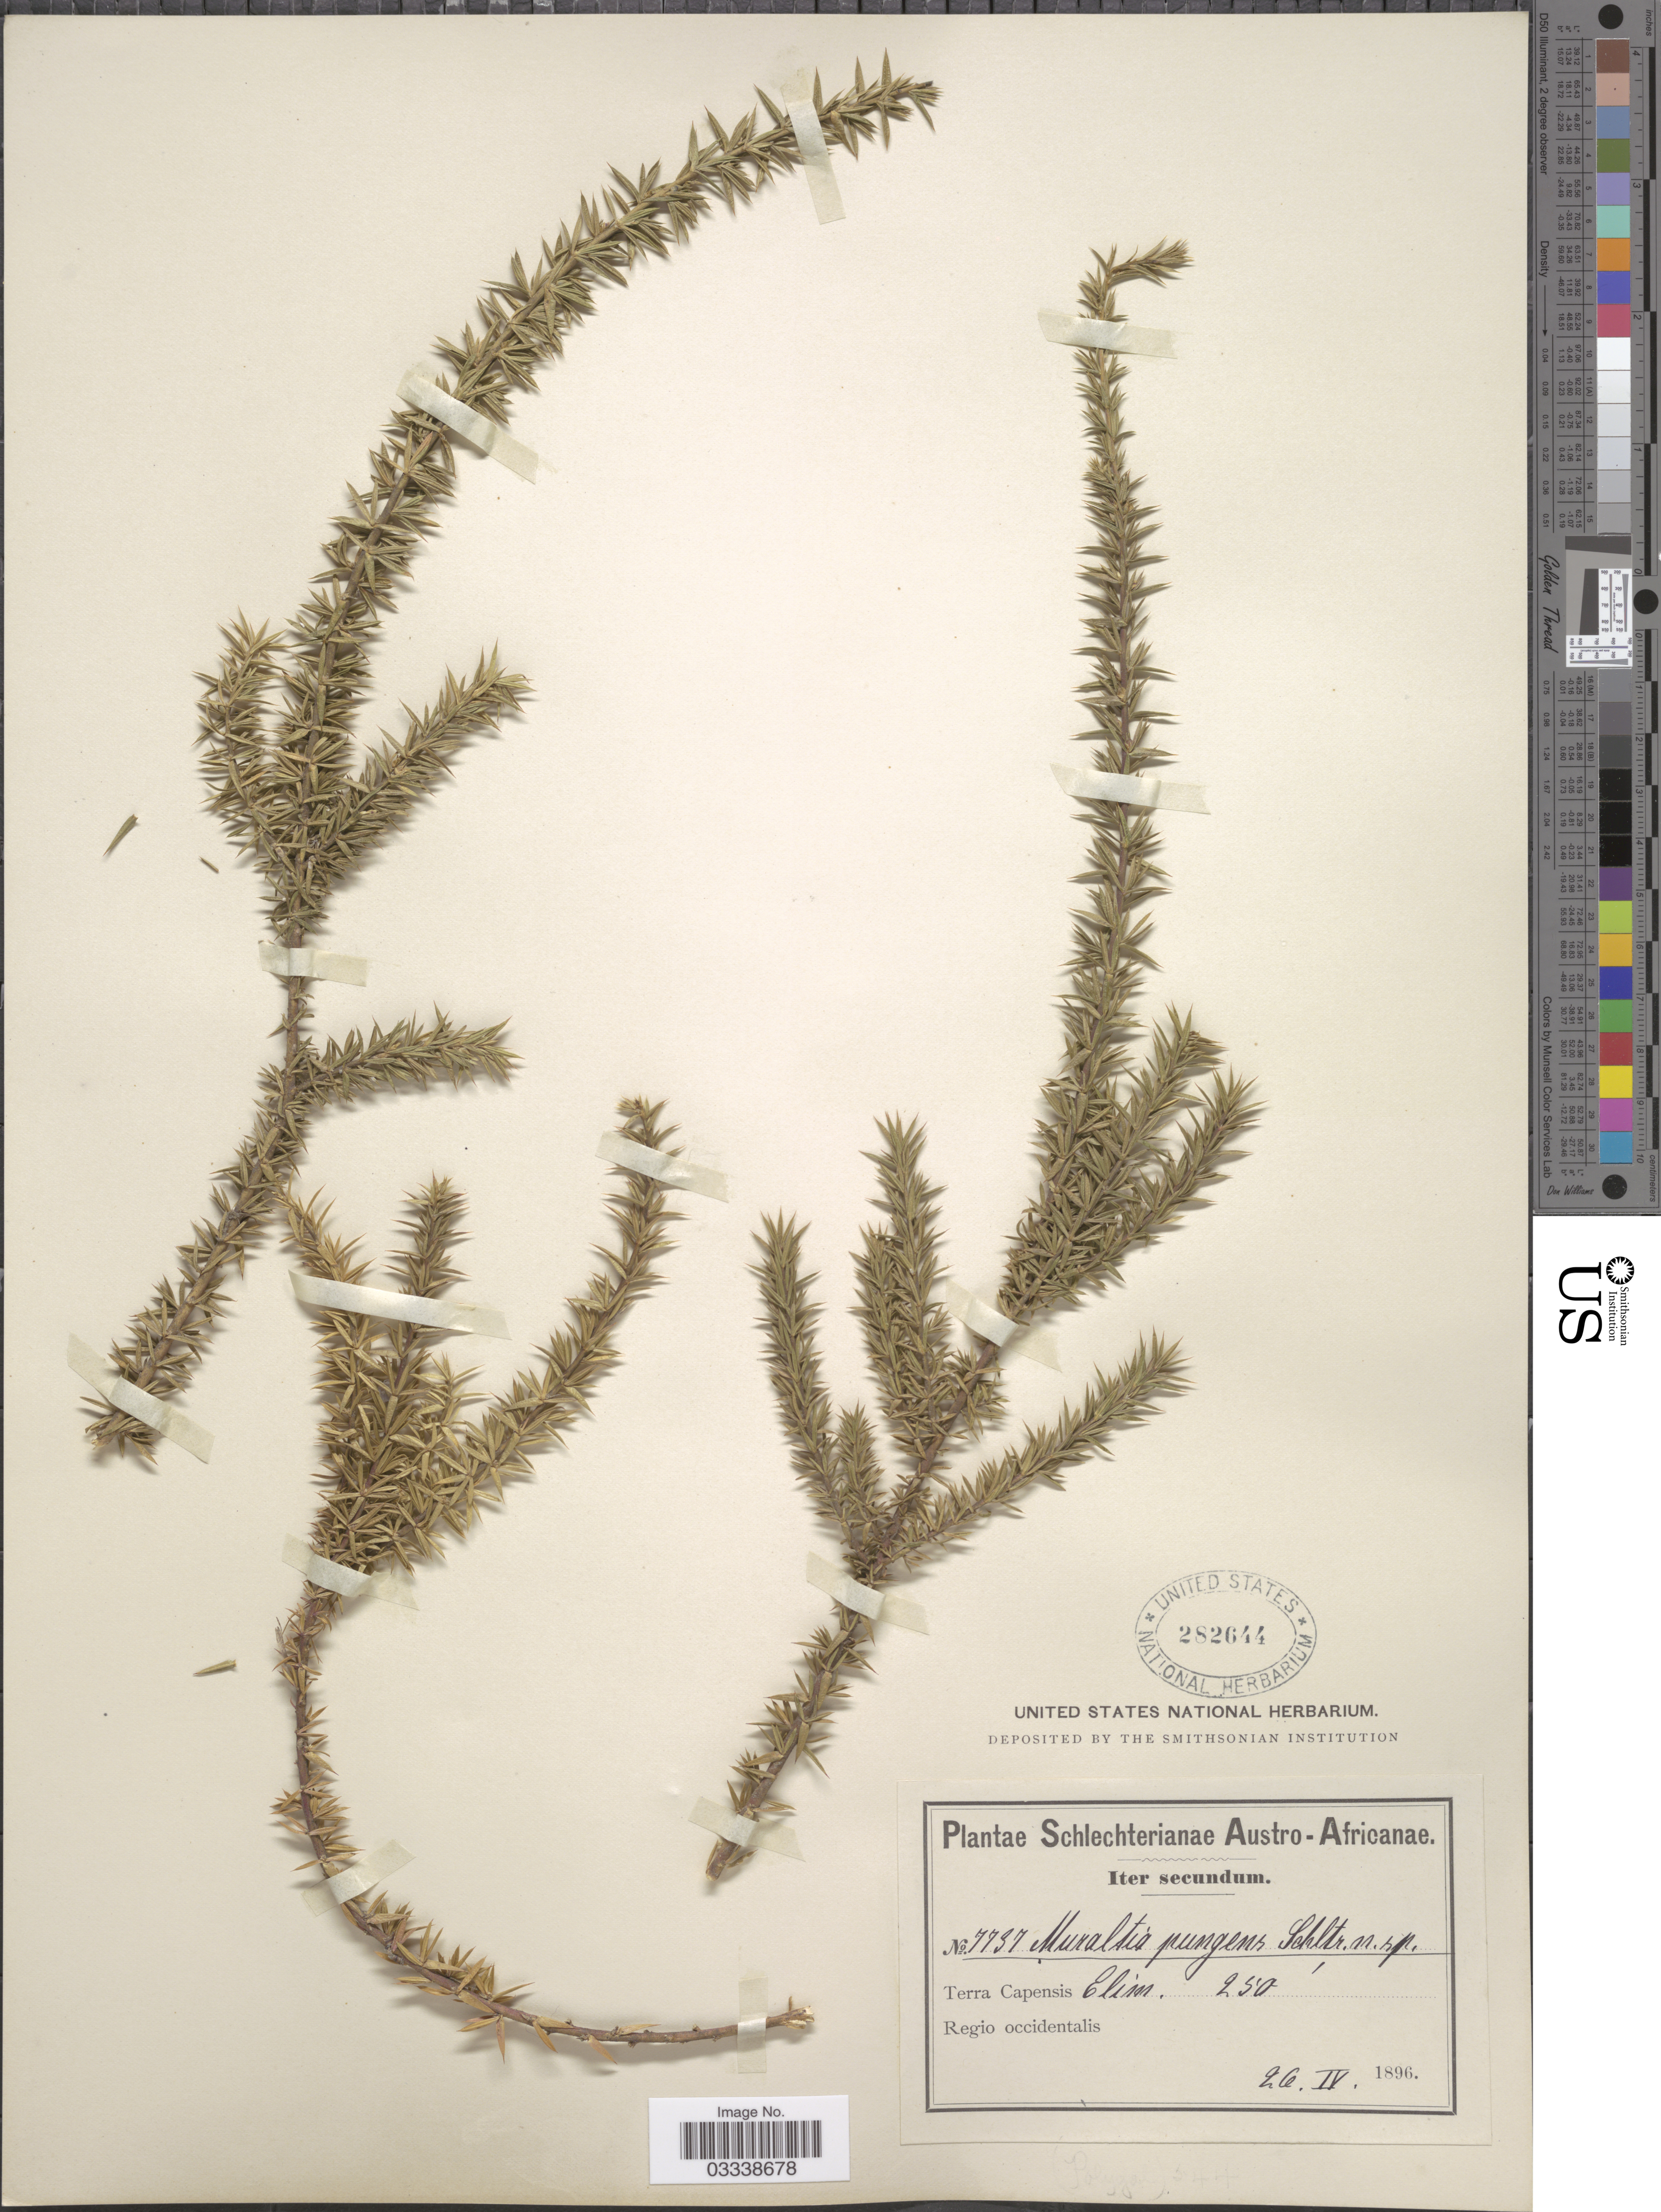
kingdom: Plantae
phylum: Tracheophyta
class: Magnoliopsida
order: Fabales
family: Polygalaceae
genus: Muraltia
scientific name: Muraltia pungens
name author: Schltr.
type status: Type Collection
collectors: Schlechter, --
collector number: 7737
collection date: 1896-04-26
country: South Africa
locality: Austro-Africanae. Terra Capensis Elim. Regio occidentalis.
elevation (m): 76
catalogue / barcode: US 282644